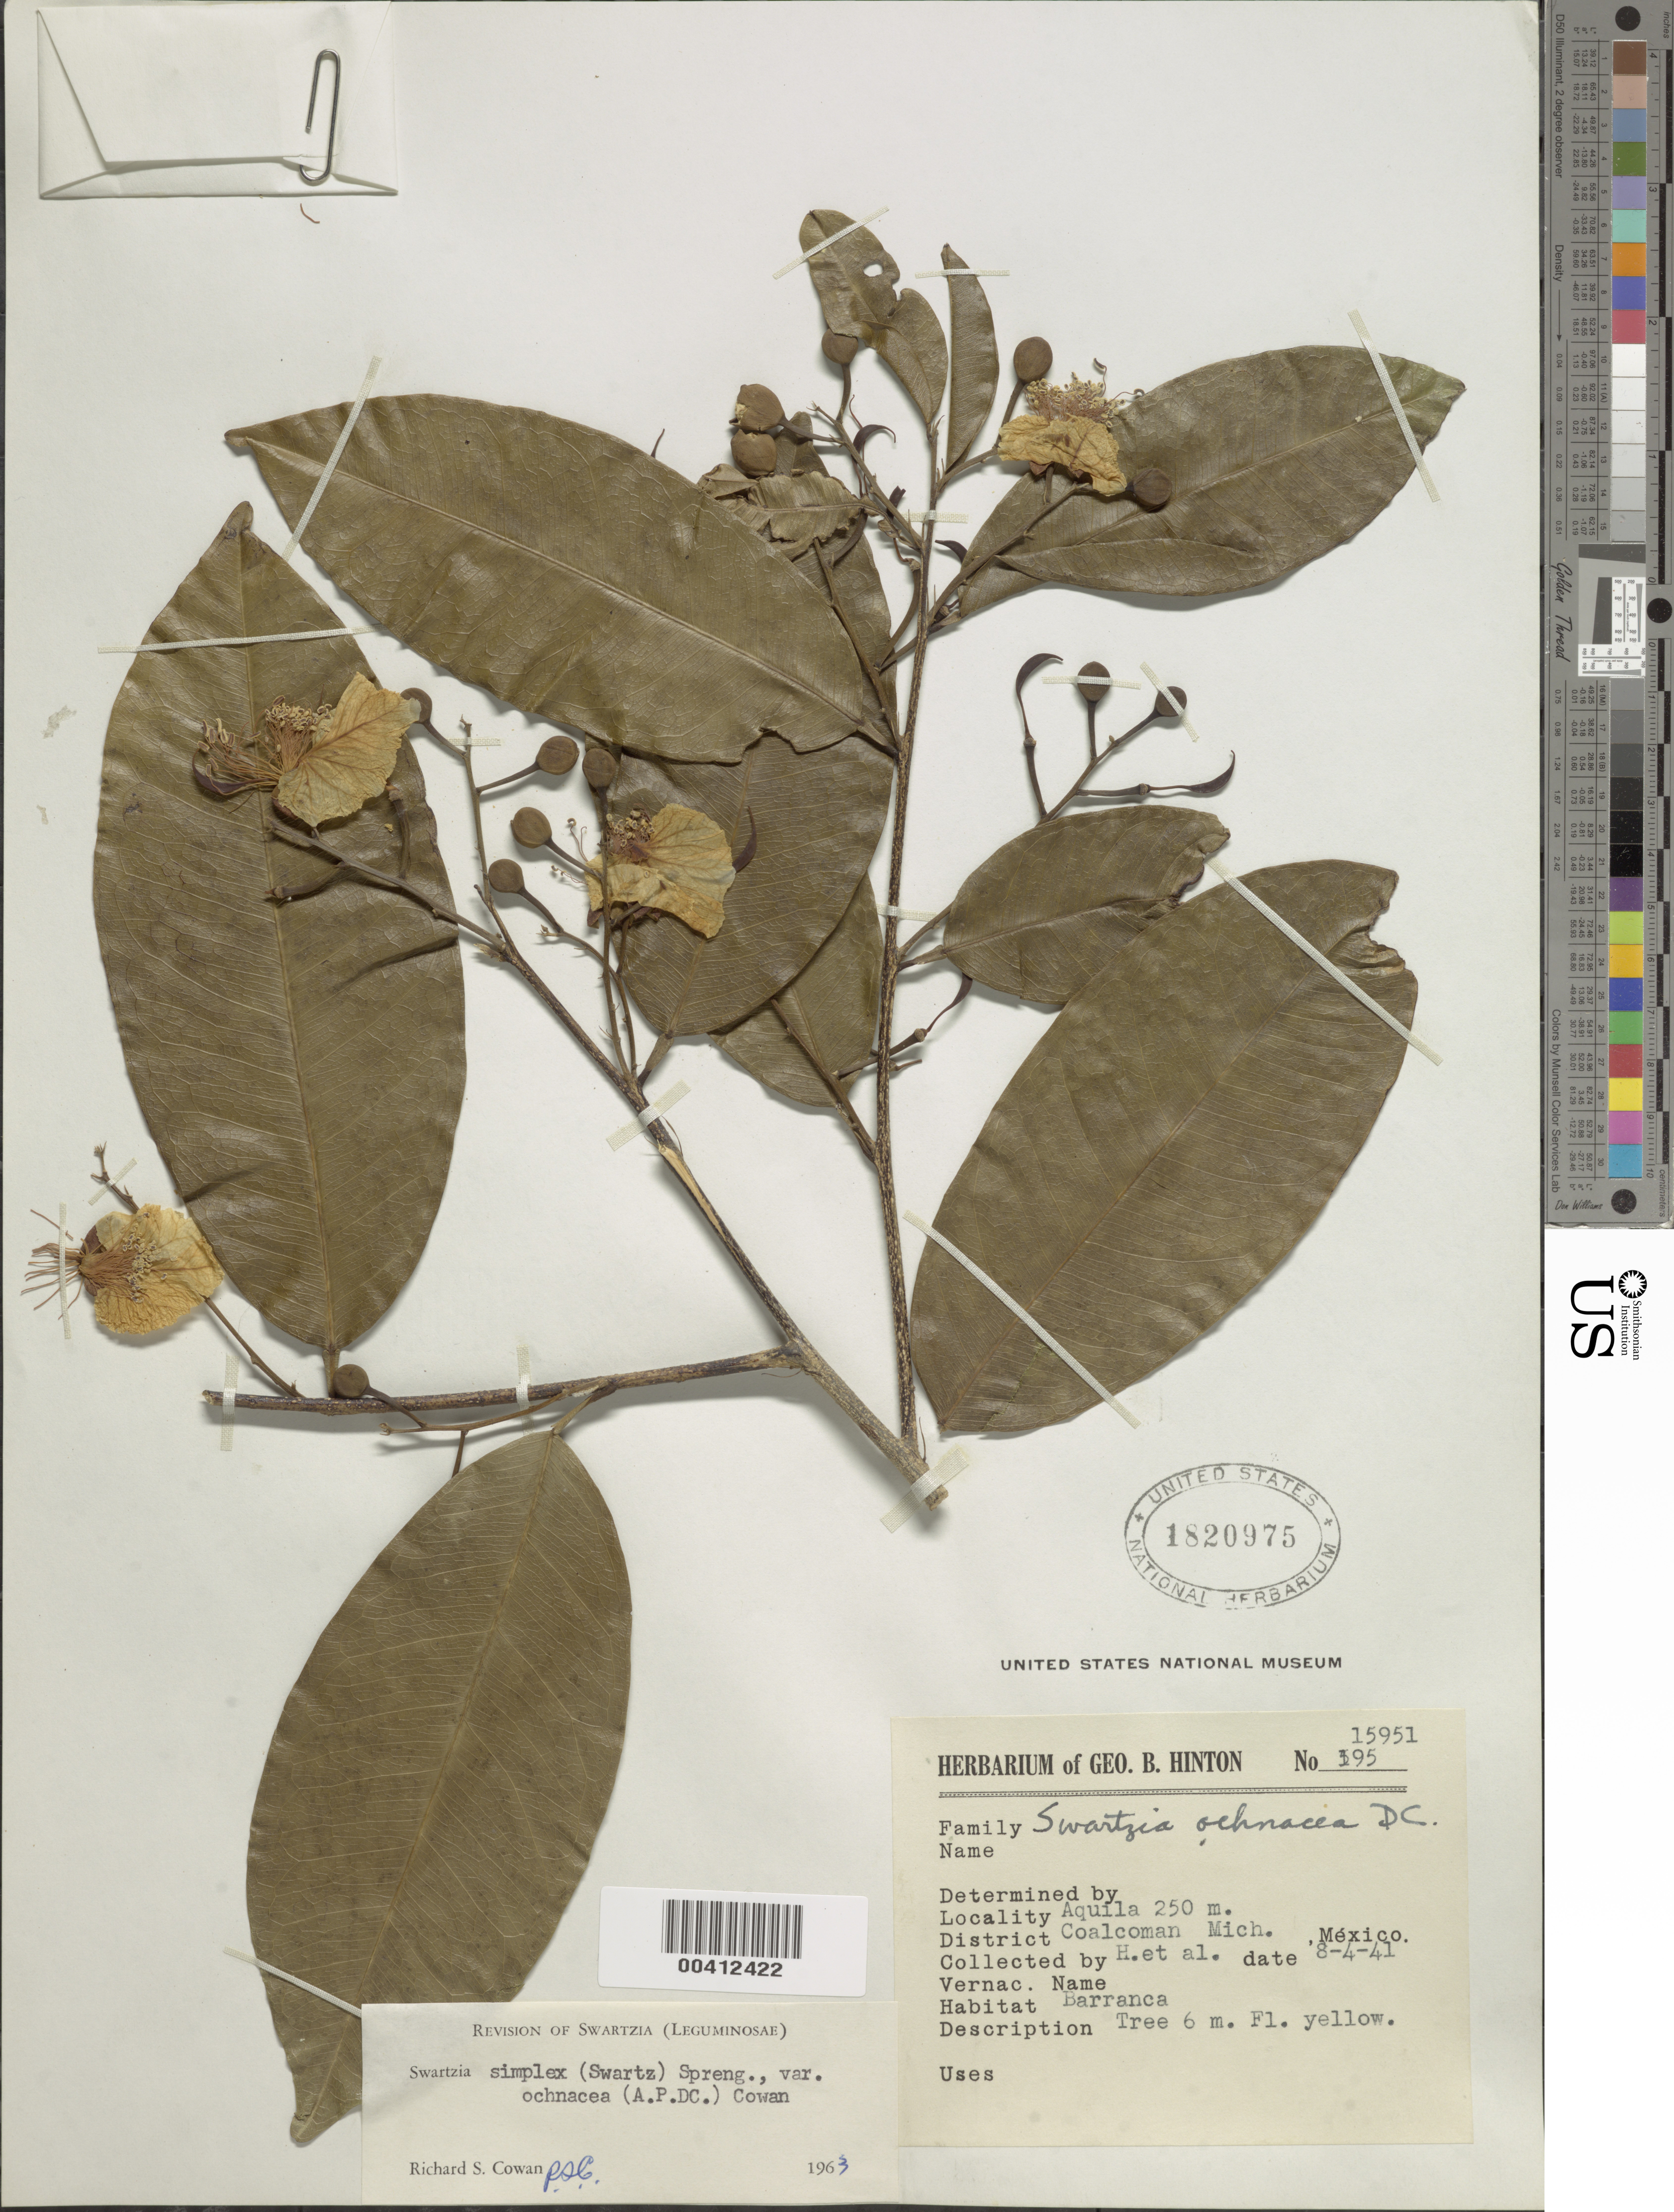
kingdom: Plantae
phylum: Tracheophyta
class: Magnoliopsida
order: Fabales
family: Fabaceae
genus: Swartzia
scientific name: Swartzia simplex var. ochnacea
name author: (DC.) R.S. Cowan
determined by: Cowan, R. S.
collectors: G. B. Hinton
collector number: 15951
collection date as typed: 08 Apr 1941 or 04 Aug 1941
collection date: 1941-04-08 or 1941-08-04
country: Mexico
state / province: Michoacán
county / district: Coalcomán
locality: Aquila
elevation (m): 250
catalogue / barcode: US 1820975